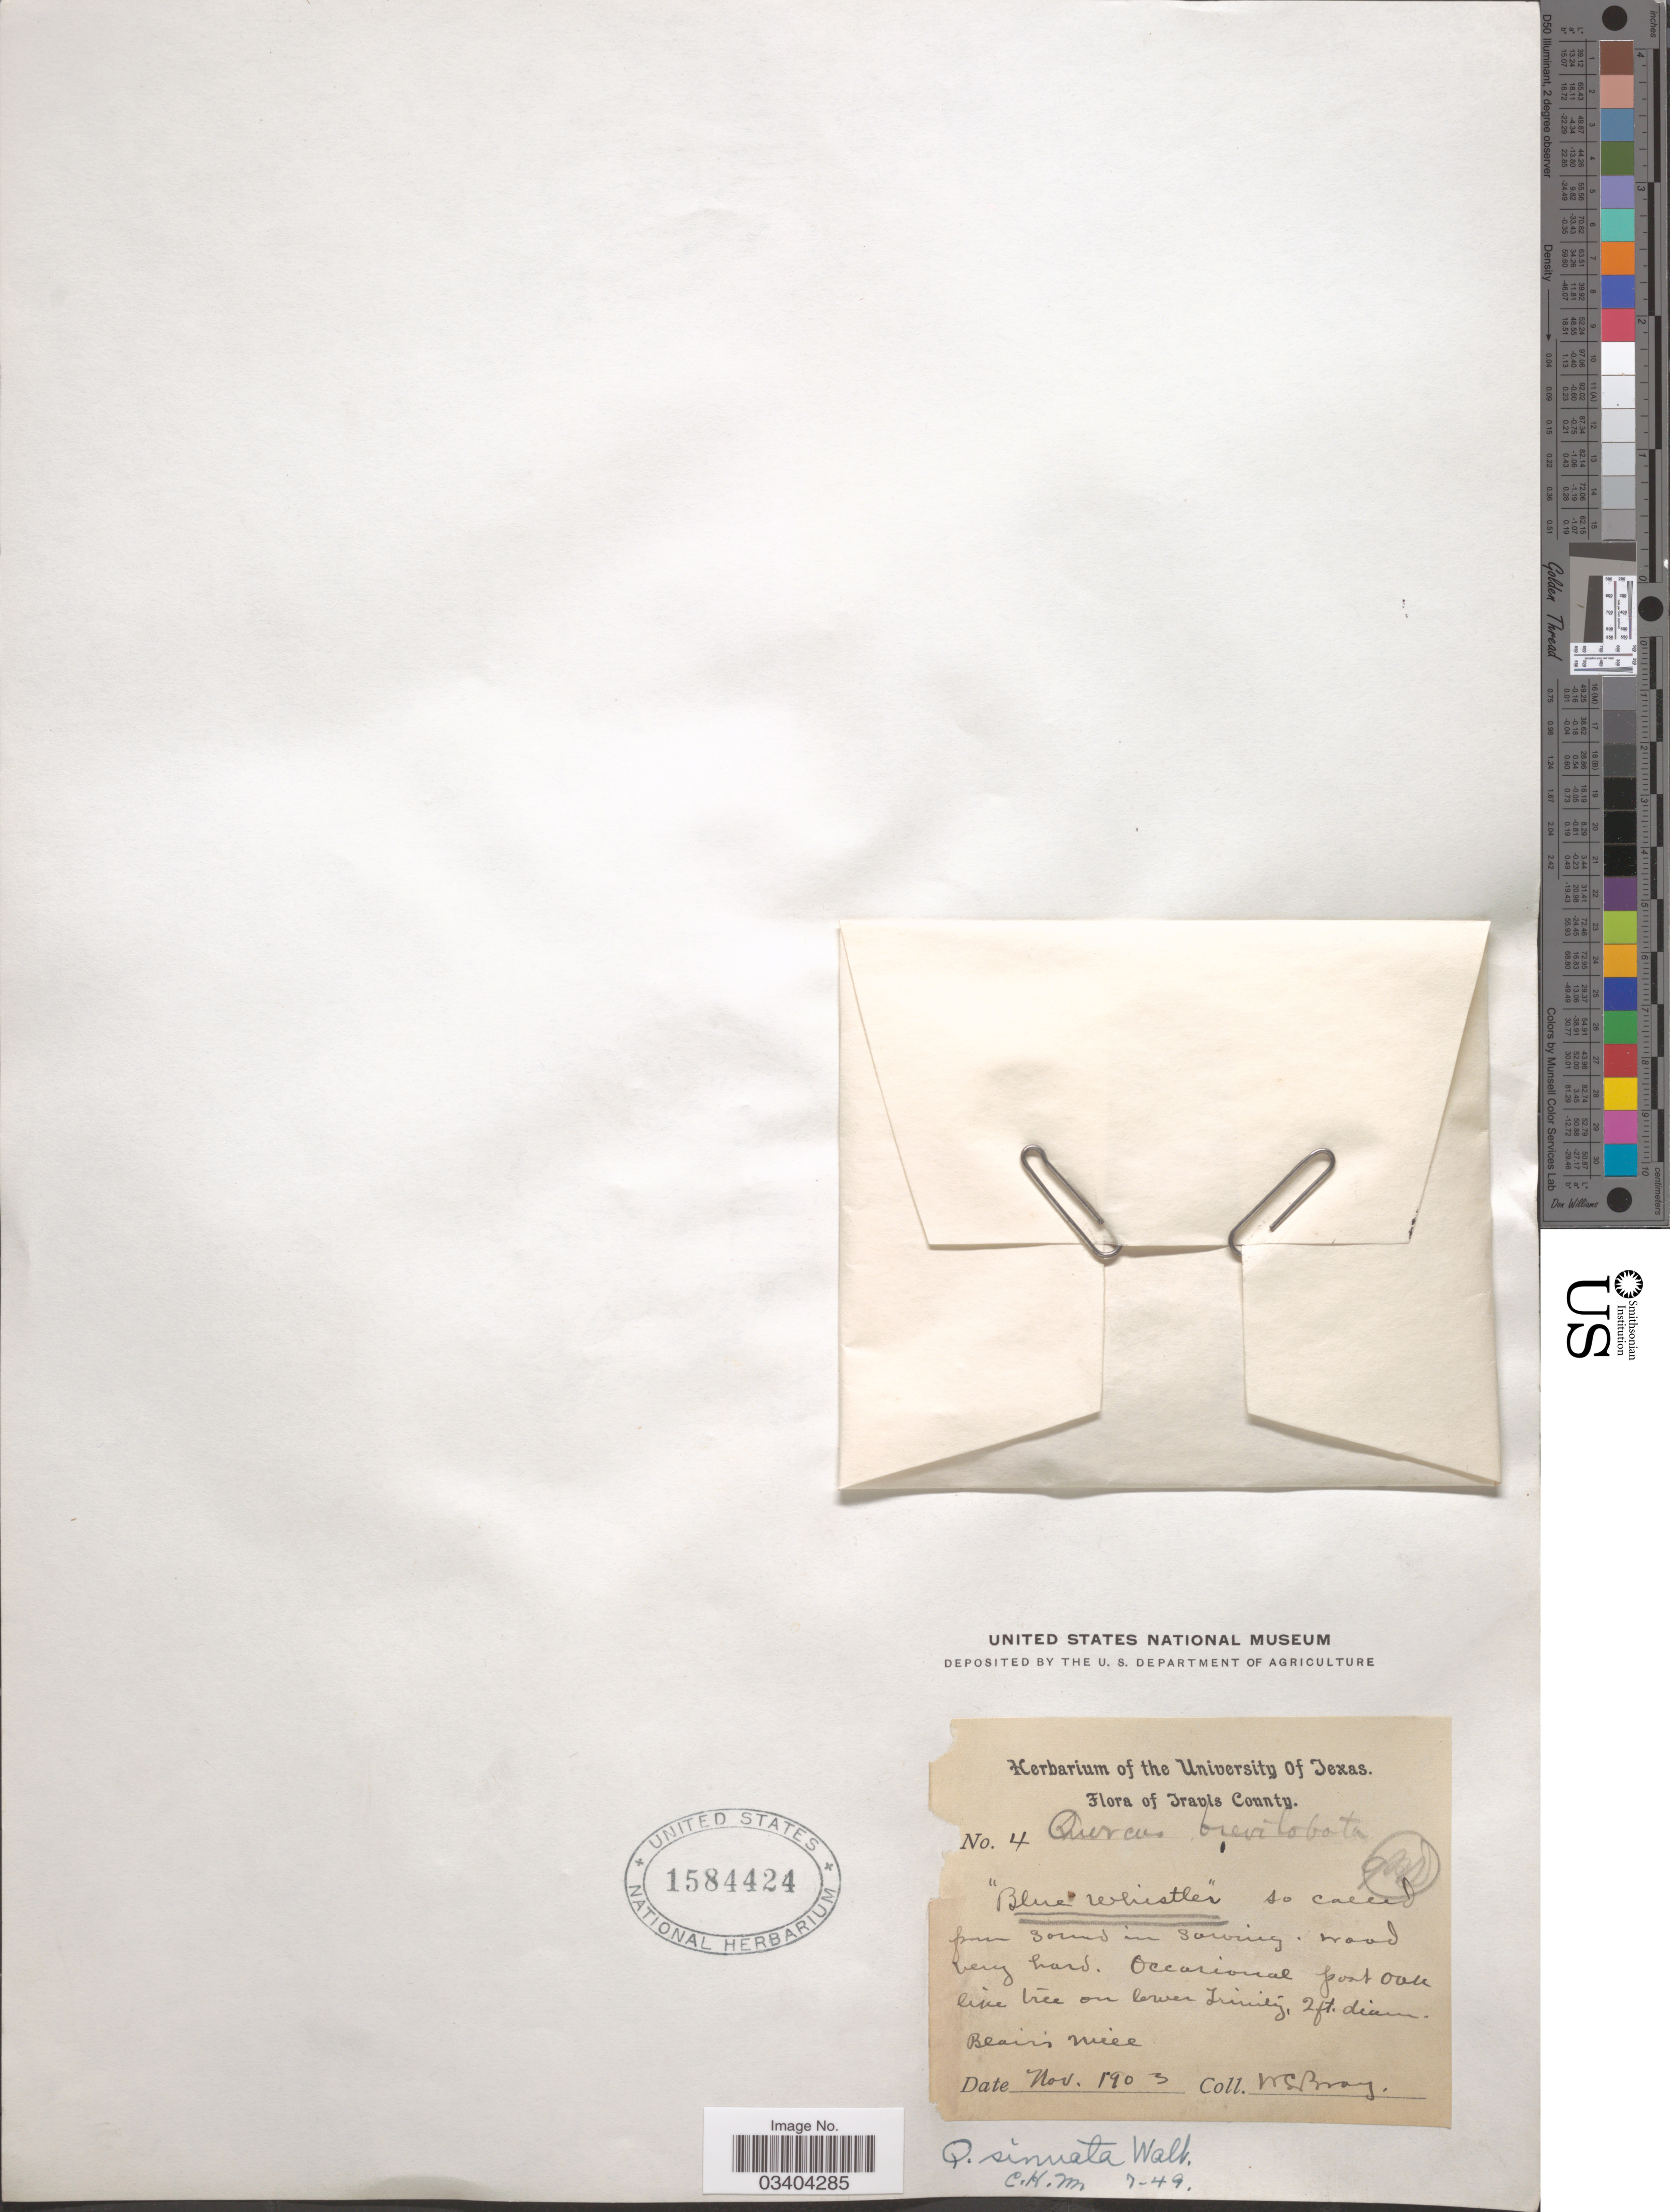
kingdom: Plantae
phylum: Tracheophyta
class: Magnoliopsida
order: Fagales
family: Fagaceae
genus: Quercus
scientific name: Quercus durandii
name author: Buckley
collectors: W. L. Bray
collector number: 4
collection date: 1903-11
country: United States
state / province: Texas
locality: Travis County. Blairs Mill.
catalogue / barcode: US 1584424